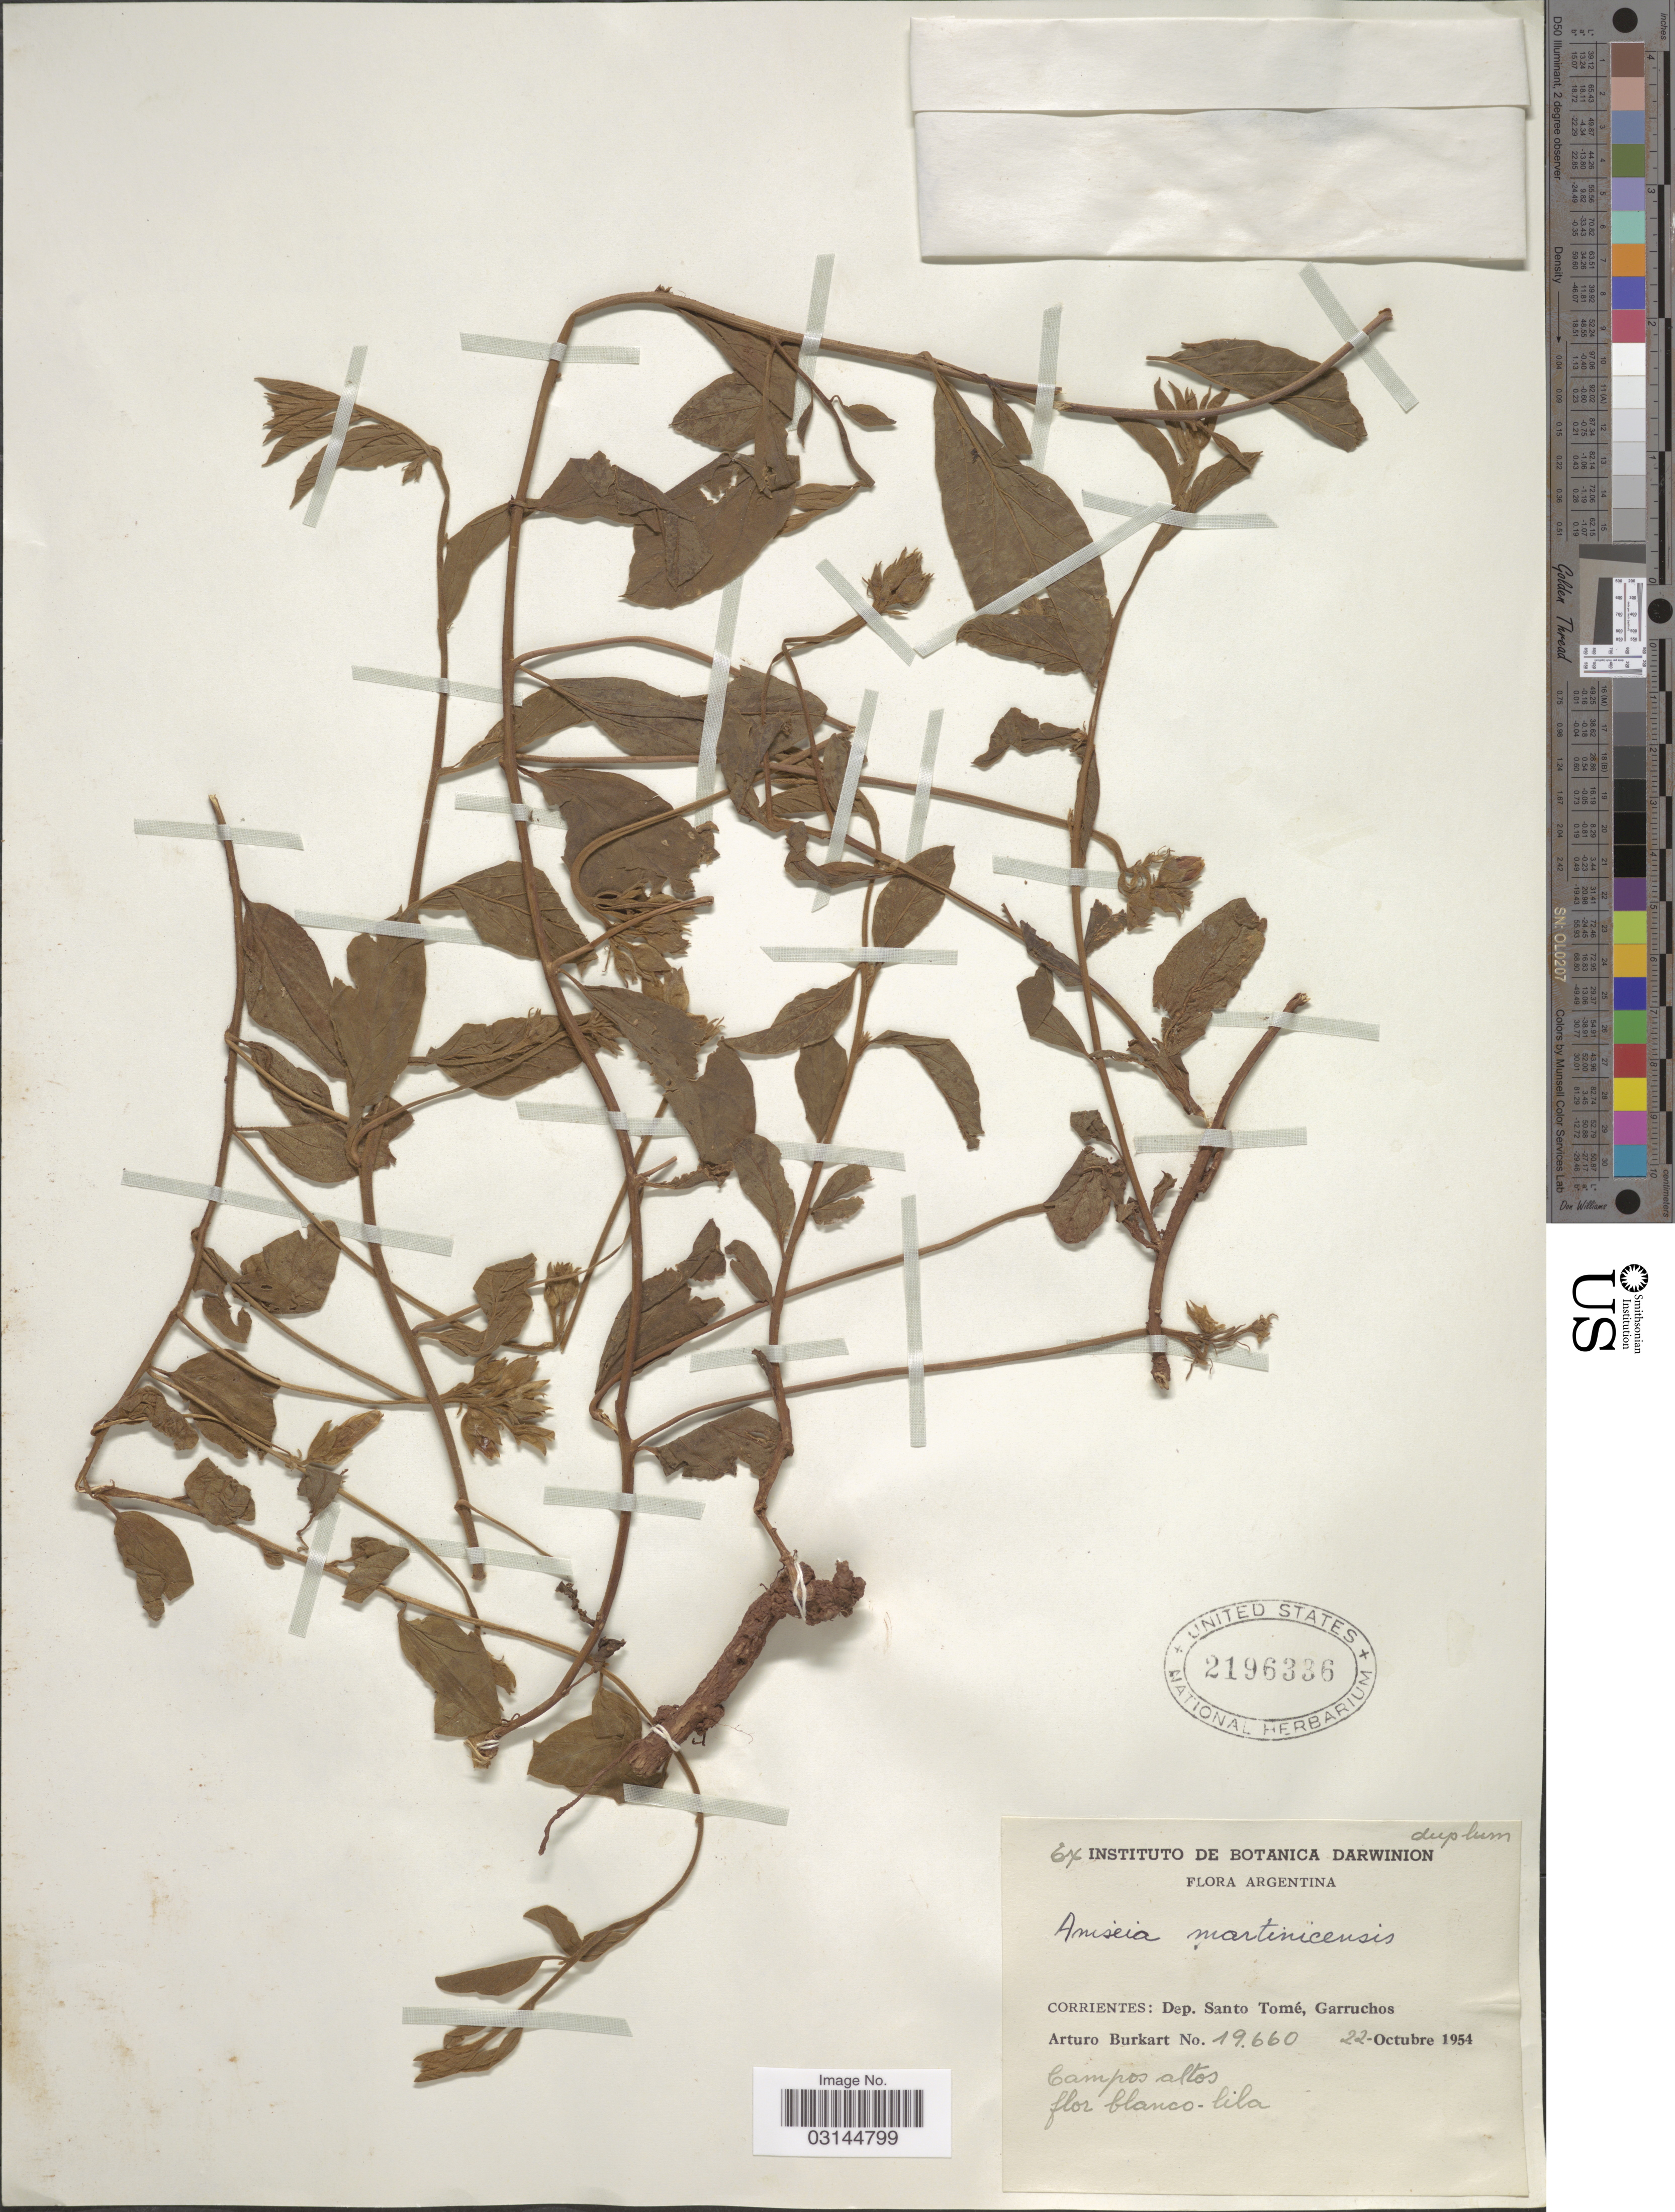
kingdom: Plantae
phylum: Tracheophyta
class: Magnoliopsida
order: Solanales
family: Convolvulaceae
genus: Aniseia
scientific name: Aniseia martinicensis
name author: (Jacq.) Choisy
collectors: A. E. Burkart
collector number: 19660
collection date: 1954-10-22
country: Argentina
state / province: Corrientes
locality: Dep. Santo Tomé, Garruchos.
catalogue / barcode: US 2196336